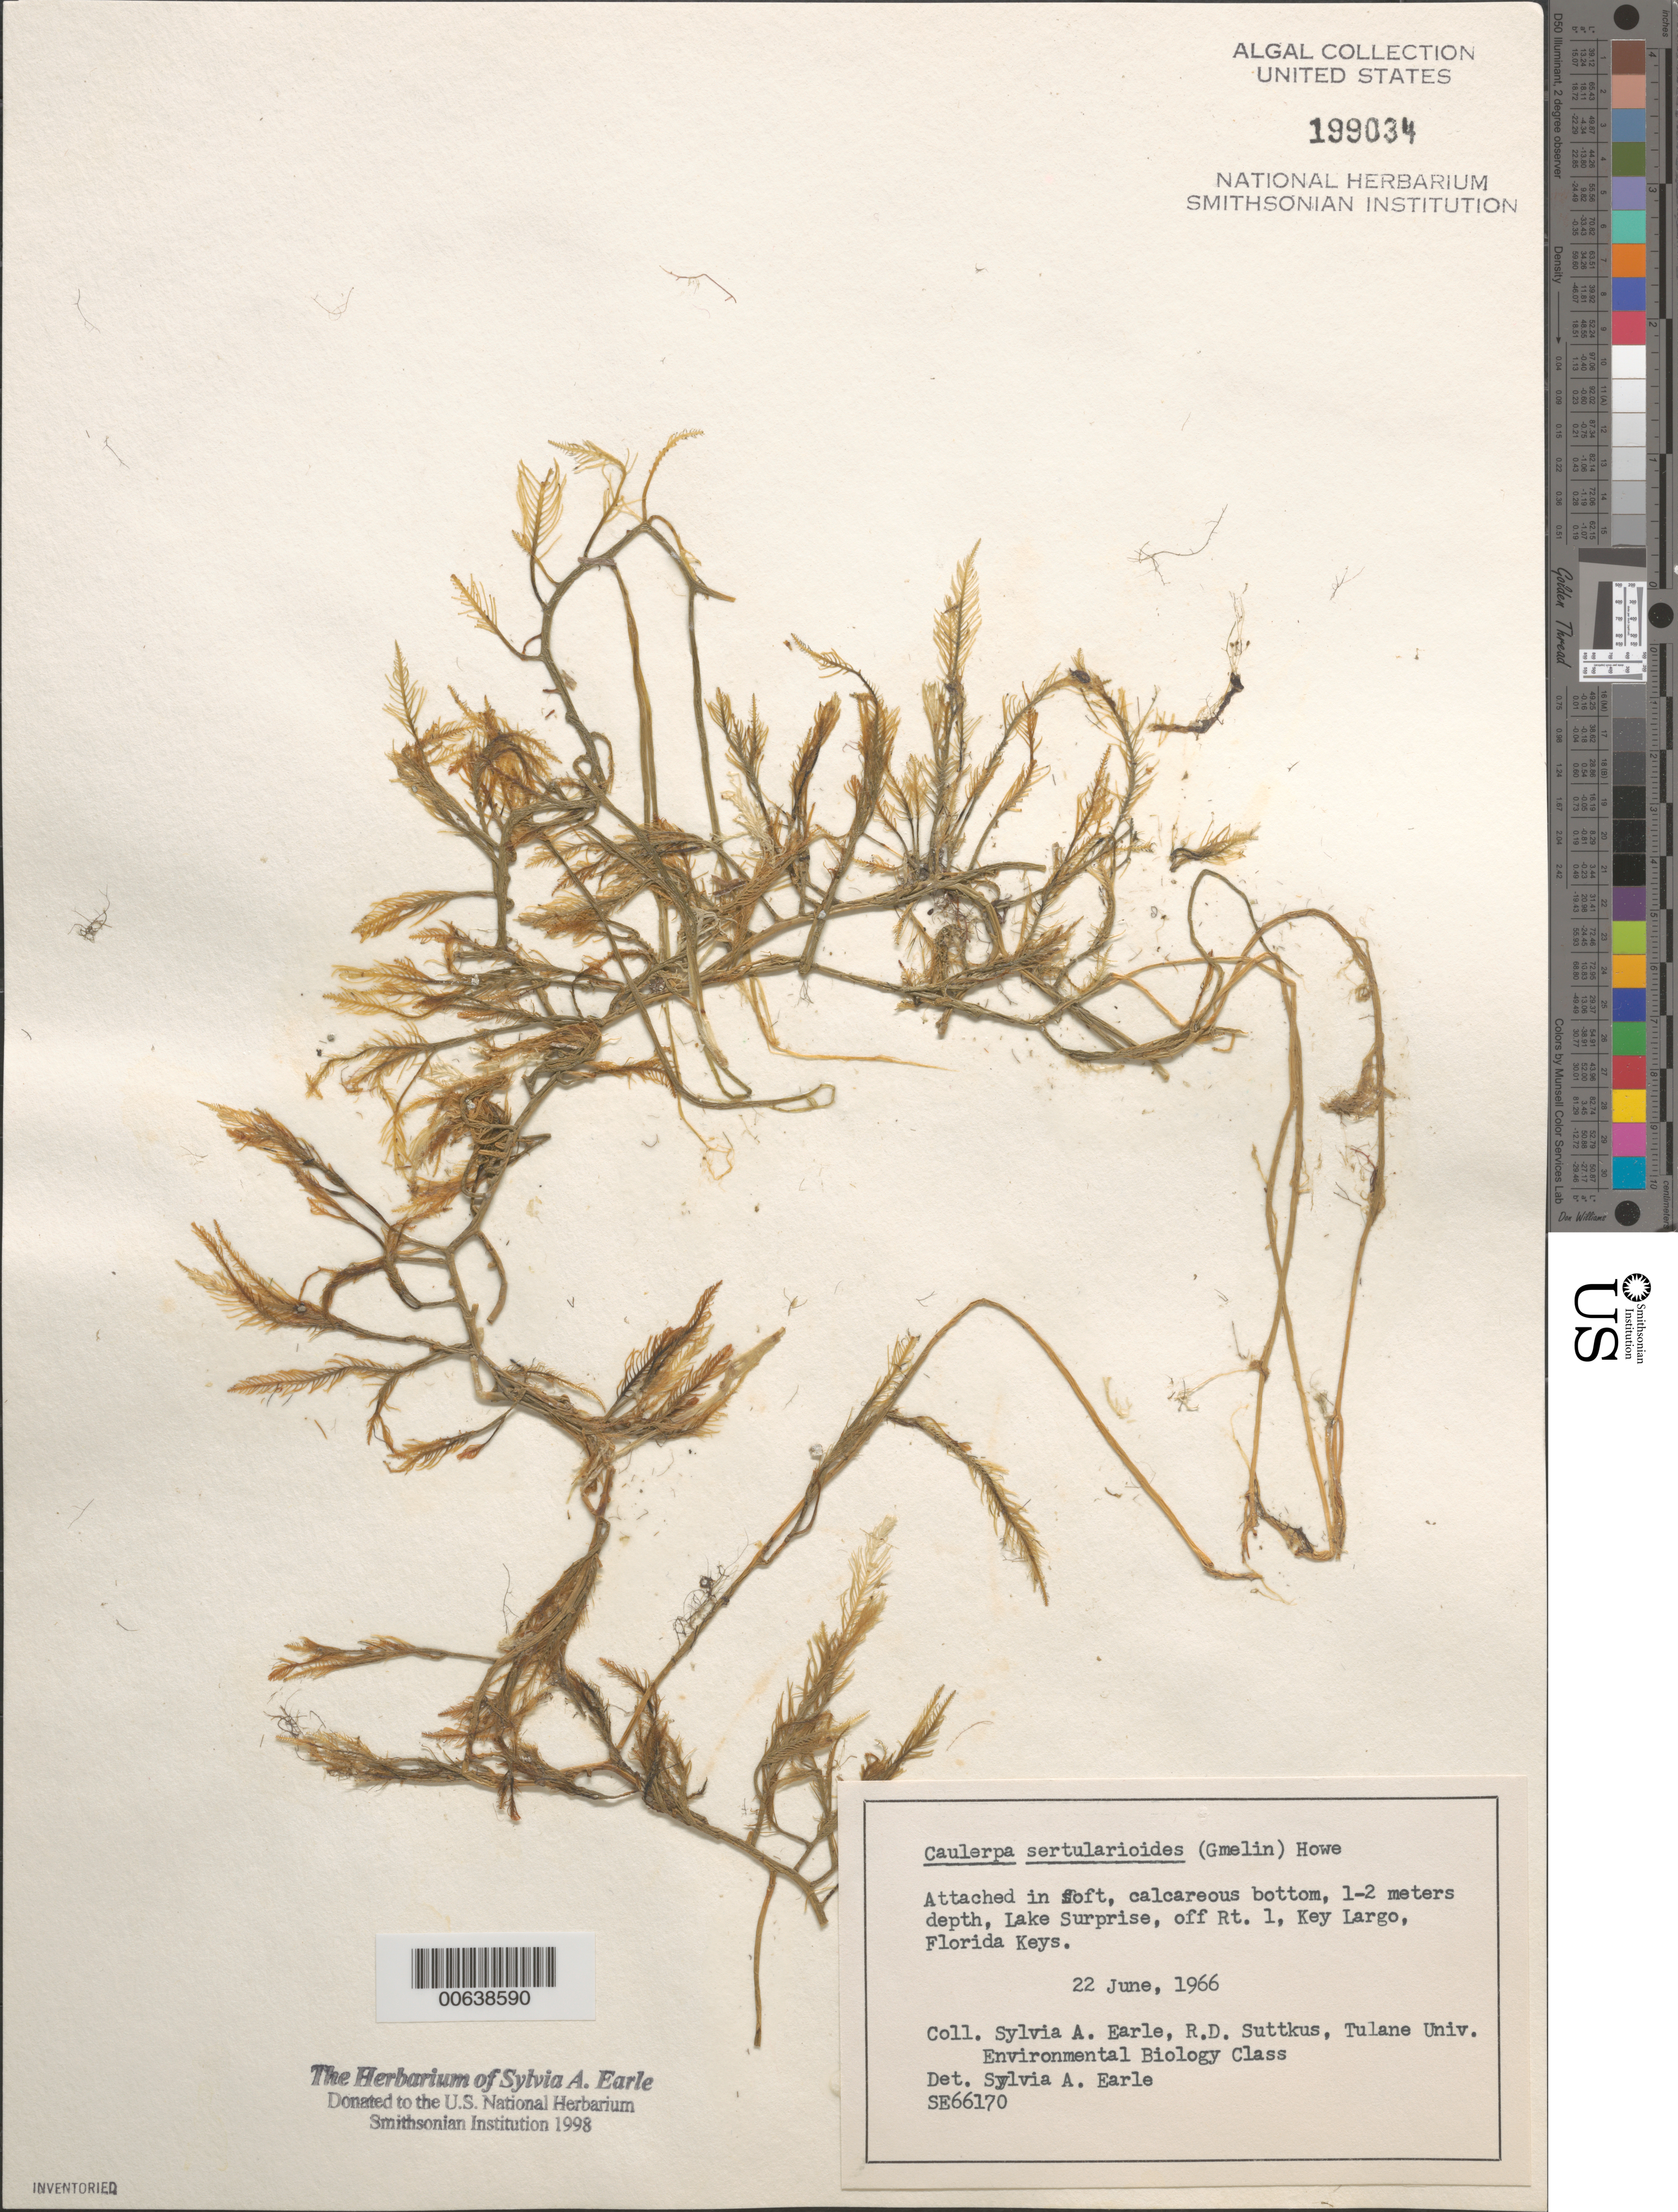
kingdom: Plantae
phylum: Chlorophyta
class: Ulvophyceae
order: Bryopsidales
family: Caulerpaceae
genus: Caulerpa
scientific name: Caulerpa sertularioides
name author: (S.G. Gmel.) M. Howe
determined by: Earle, S. A.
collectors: S. A. Earle, R. Suttkus & Tulane Univ. Env. Biol. Class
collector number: Se 66170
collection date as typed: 22 Jun 1966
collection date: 1966-06-22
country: United States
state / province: Florida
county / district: Monroe County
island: Key Largo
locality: Lake Surprise, off US Route 1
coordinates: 25 10.7'N, 80 22.7'W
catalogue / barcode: US 199034